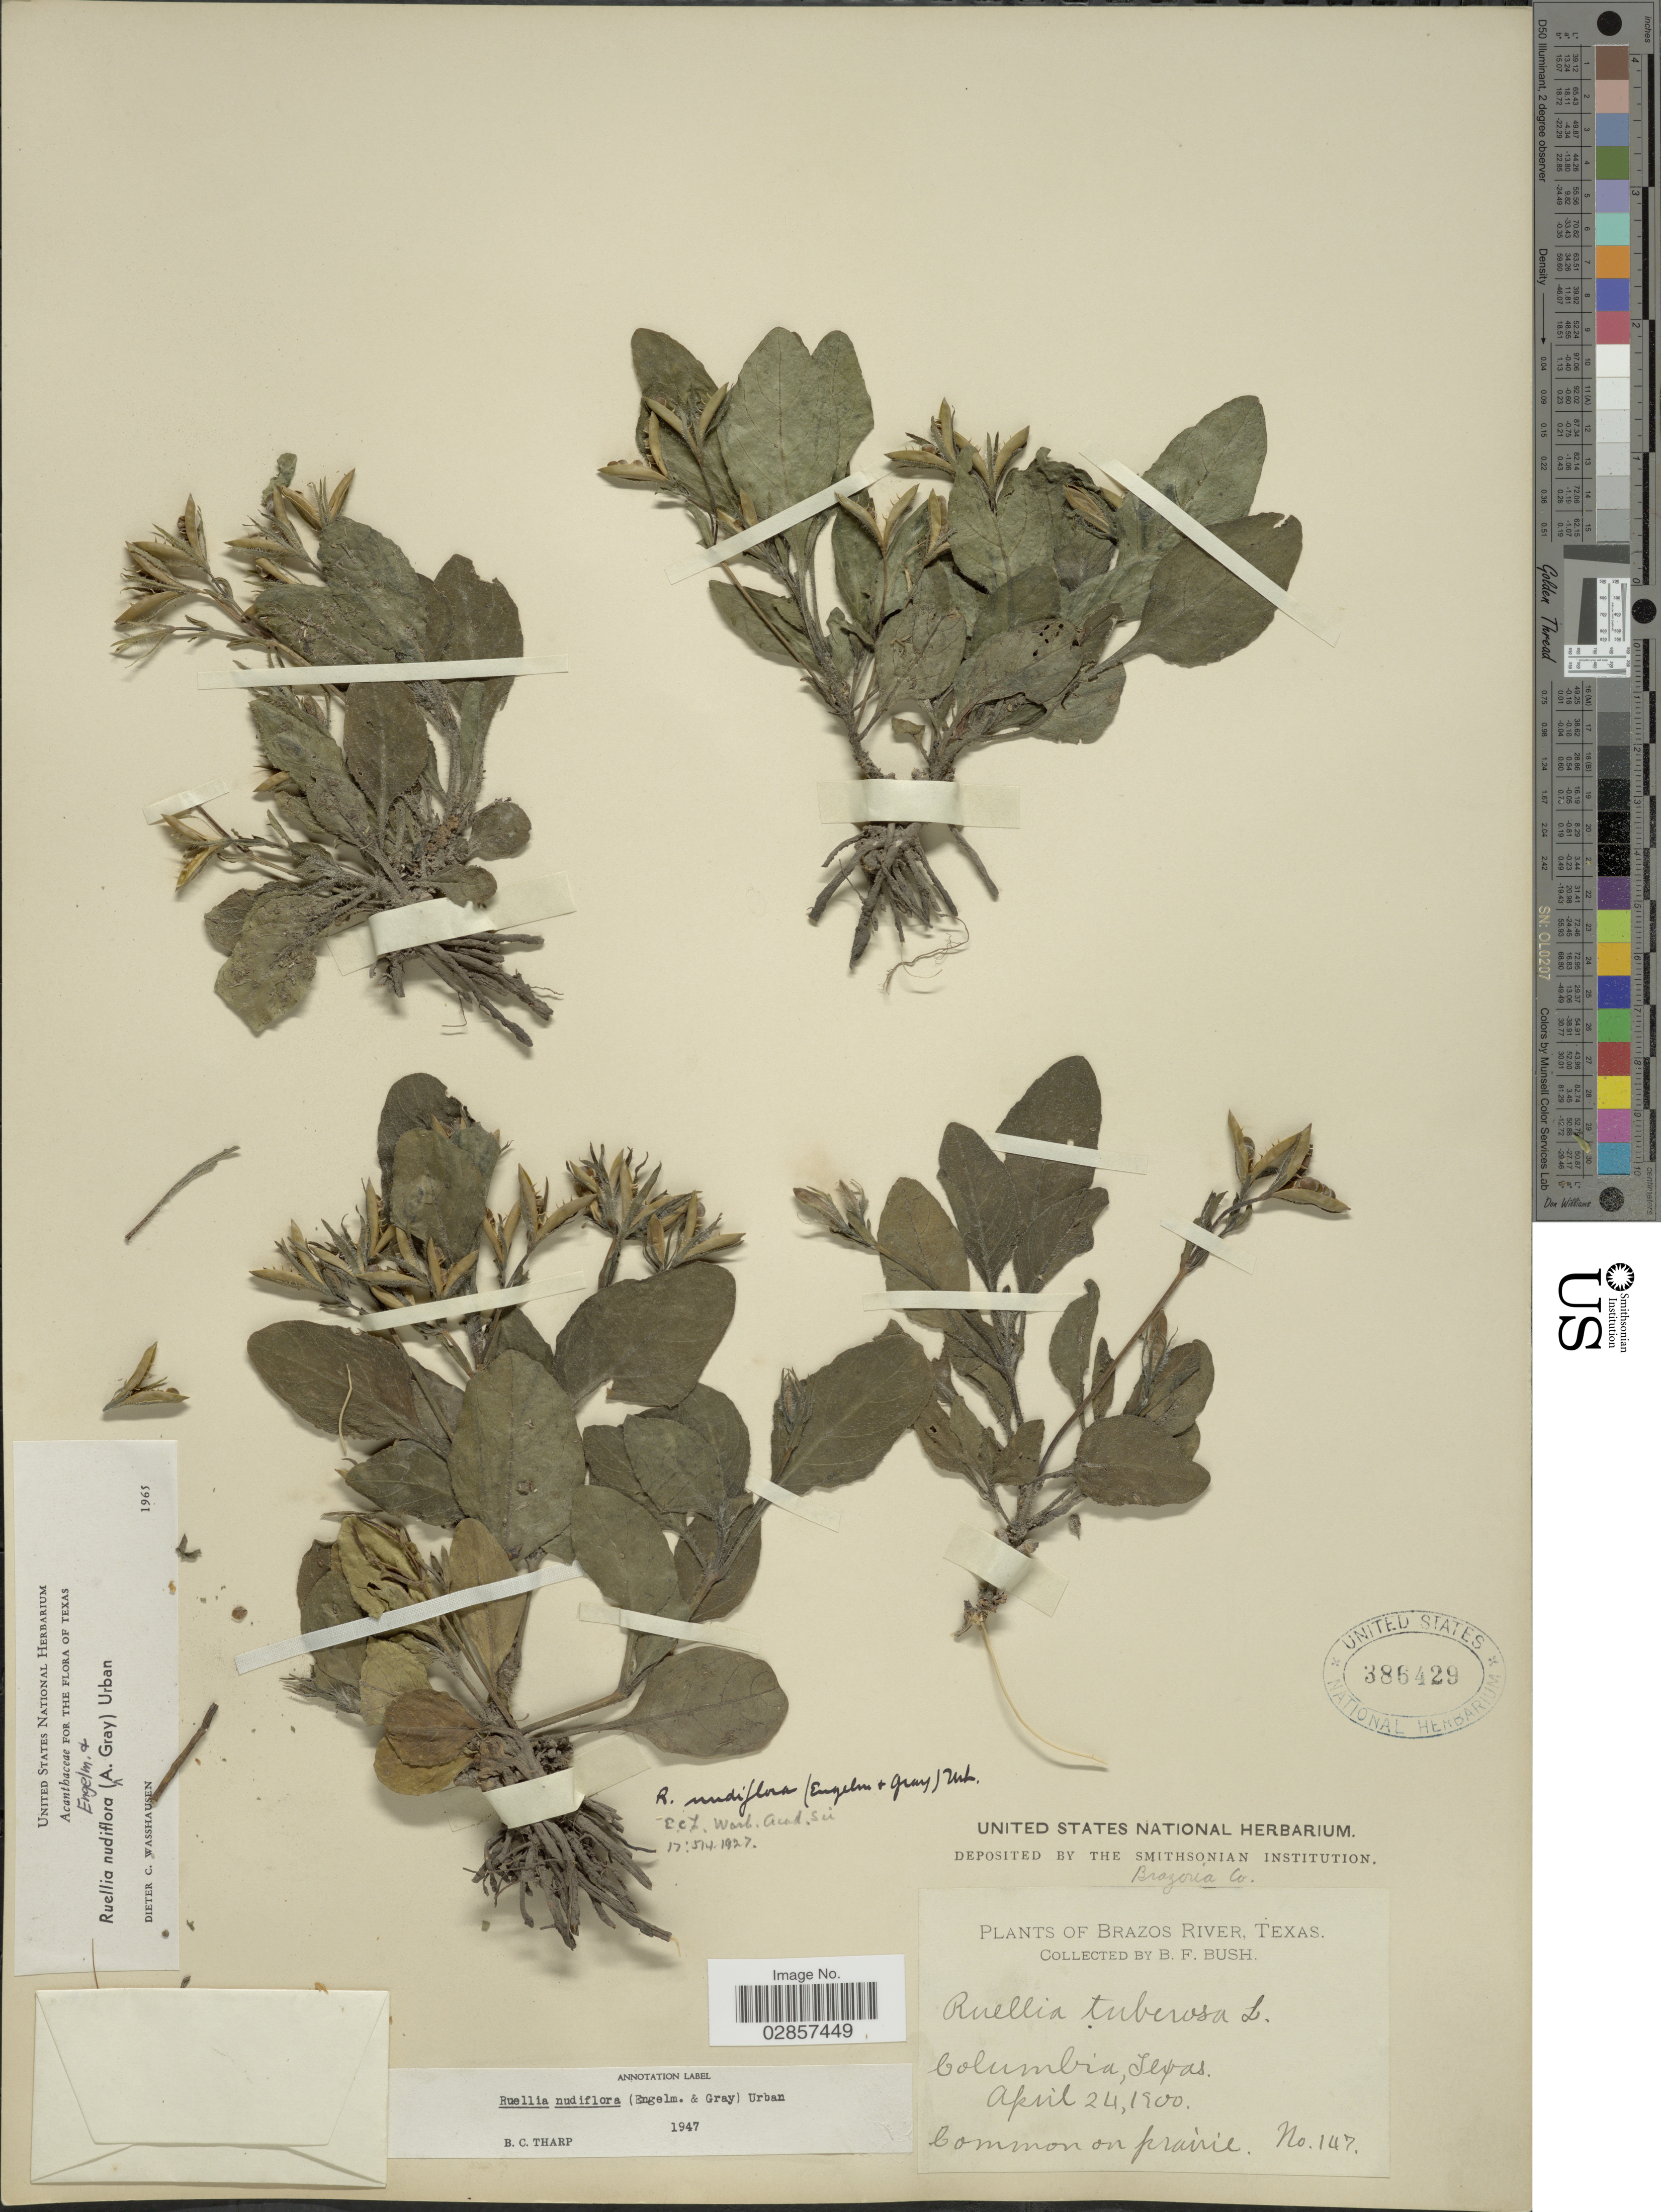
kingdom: Plantae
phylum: Tracheophyta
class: Magnoliopsida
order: Lamiales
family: Acanthaceae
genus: Ruellia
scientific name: Ruellia nudiflora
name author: (Engelm. & A. Gray) Urb.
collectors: B. F. Bush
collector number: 147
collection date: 1900-04-24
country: United States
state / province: Texas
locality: Brazos River, Texas, Columbia. Brazoria Co.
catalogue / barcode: US 386429